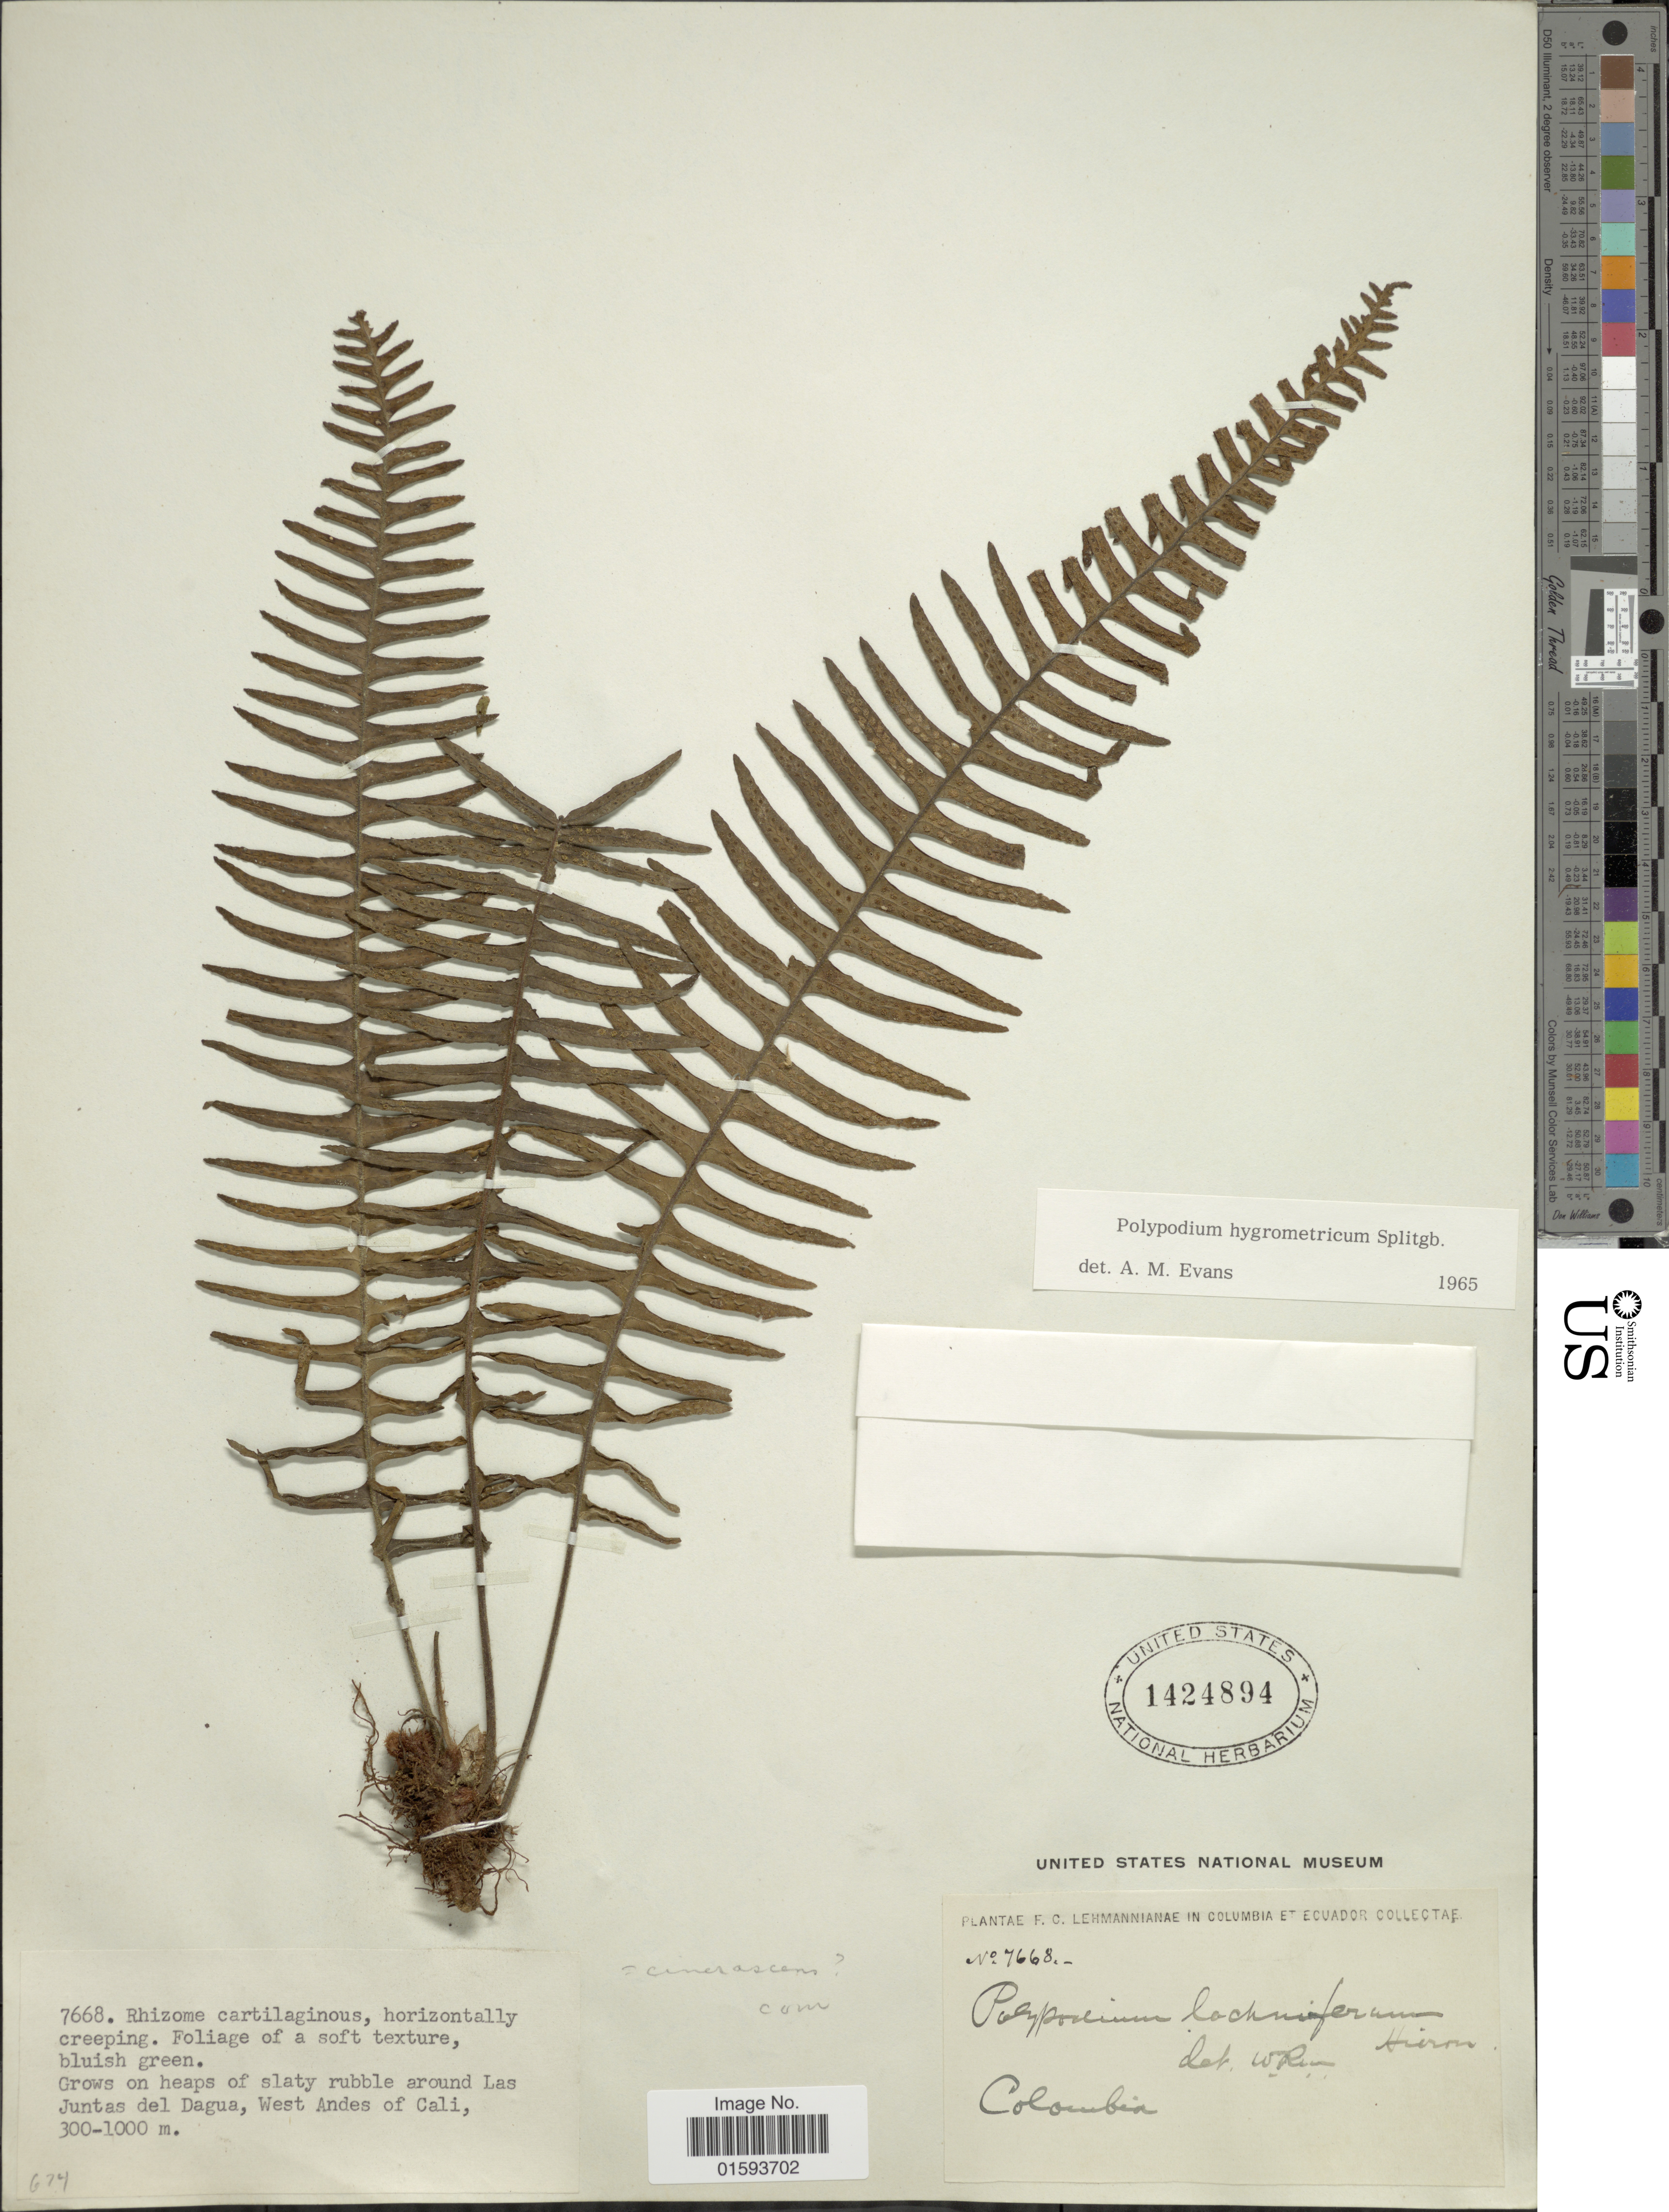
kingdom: Plantae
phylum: Tracheophyta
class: Polypodiopsida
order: Polypodiales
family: Polypodiaceae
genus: Pecluma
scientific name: Pecluma hygrometrica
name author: (Splitg.) M.G. Price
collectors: F. C. Lehmann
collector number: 7668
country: Colombia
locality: Grows on heaps of slaty rubble around Las Juntas del Dagua, West Andes of Cali.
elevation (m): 300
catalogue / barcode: US 1424894